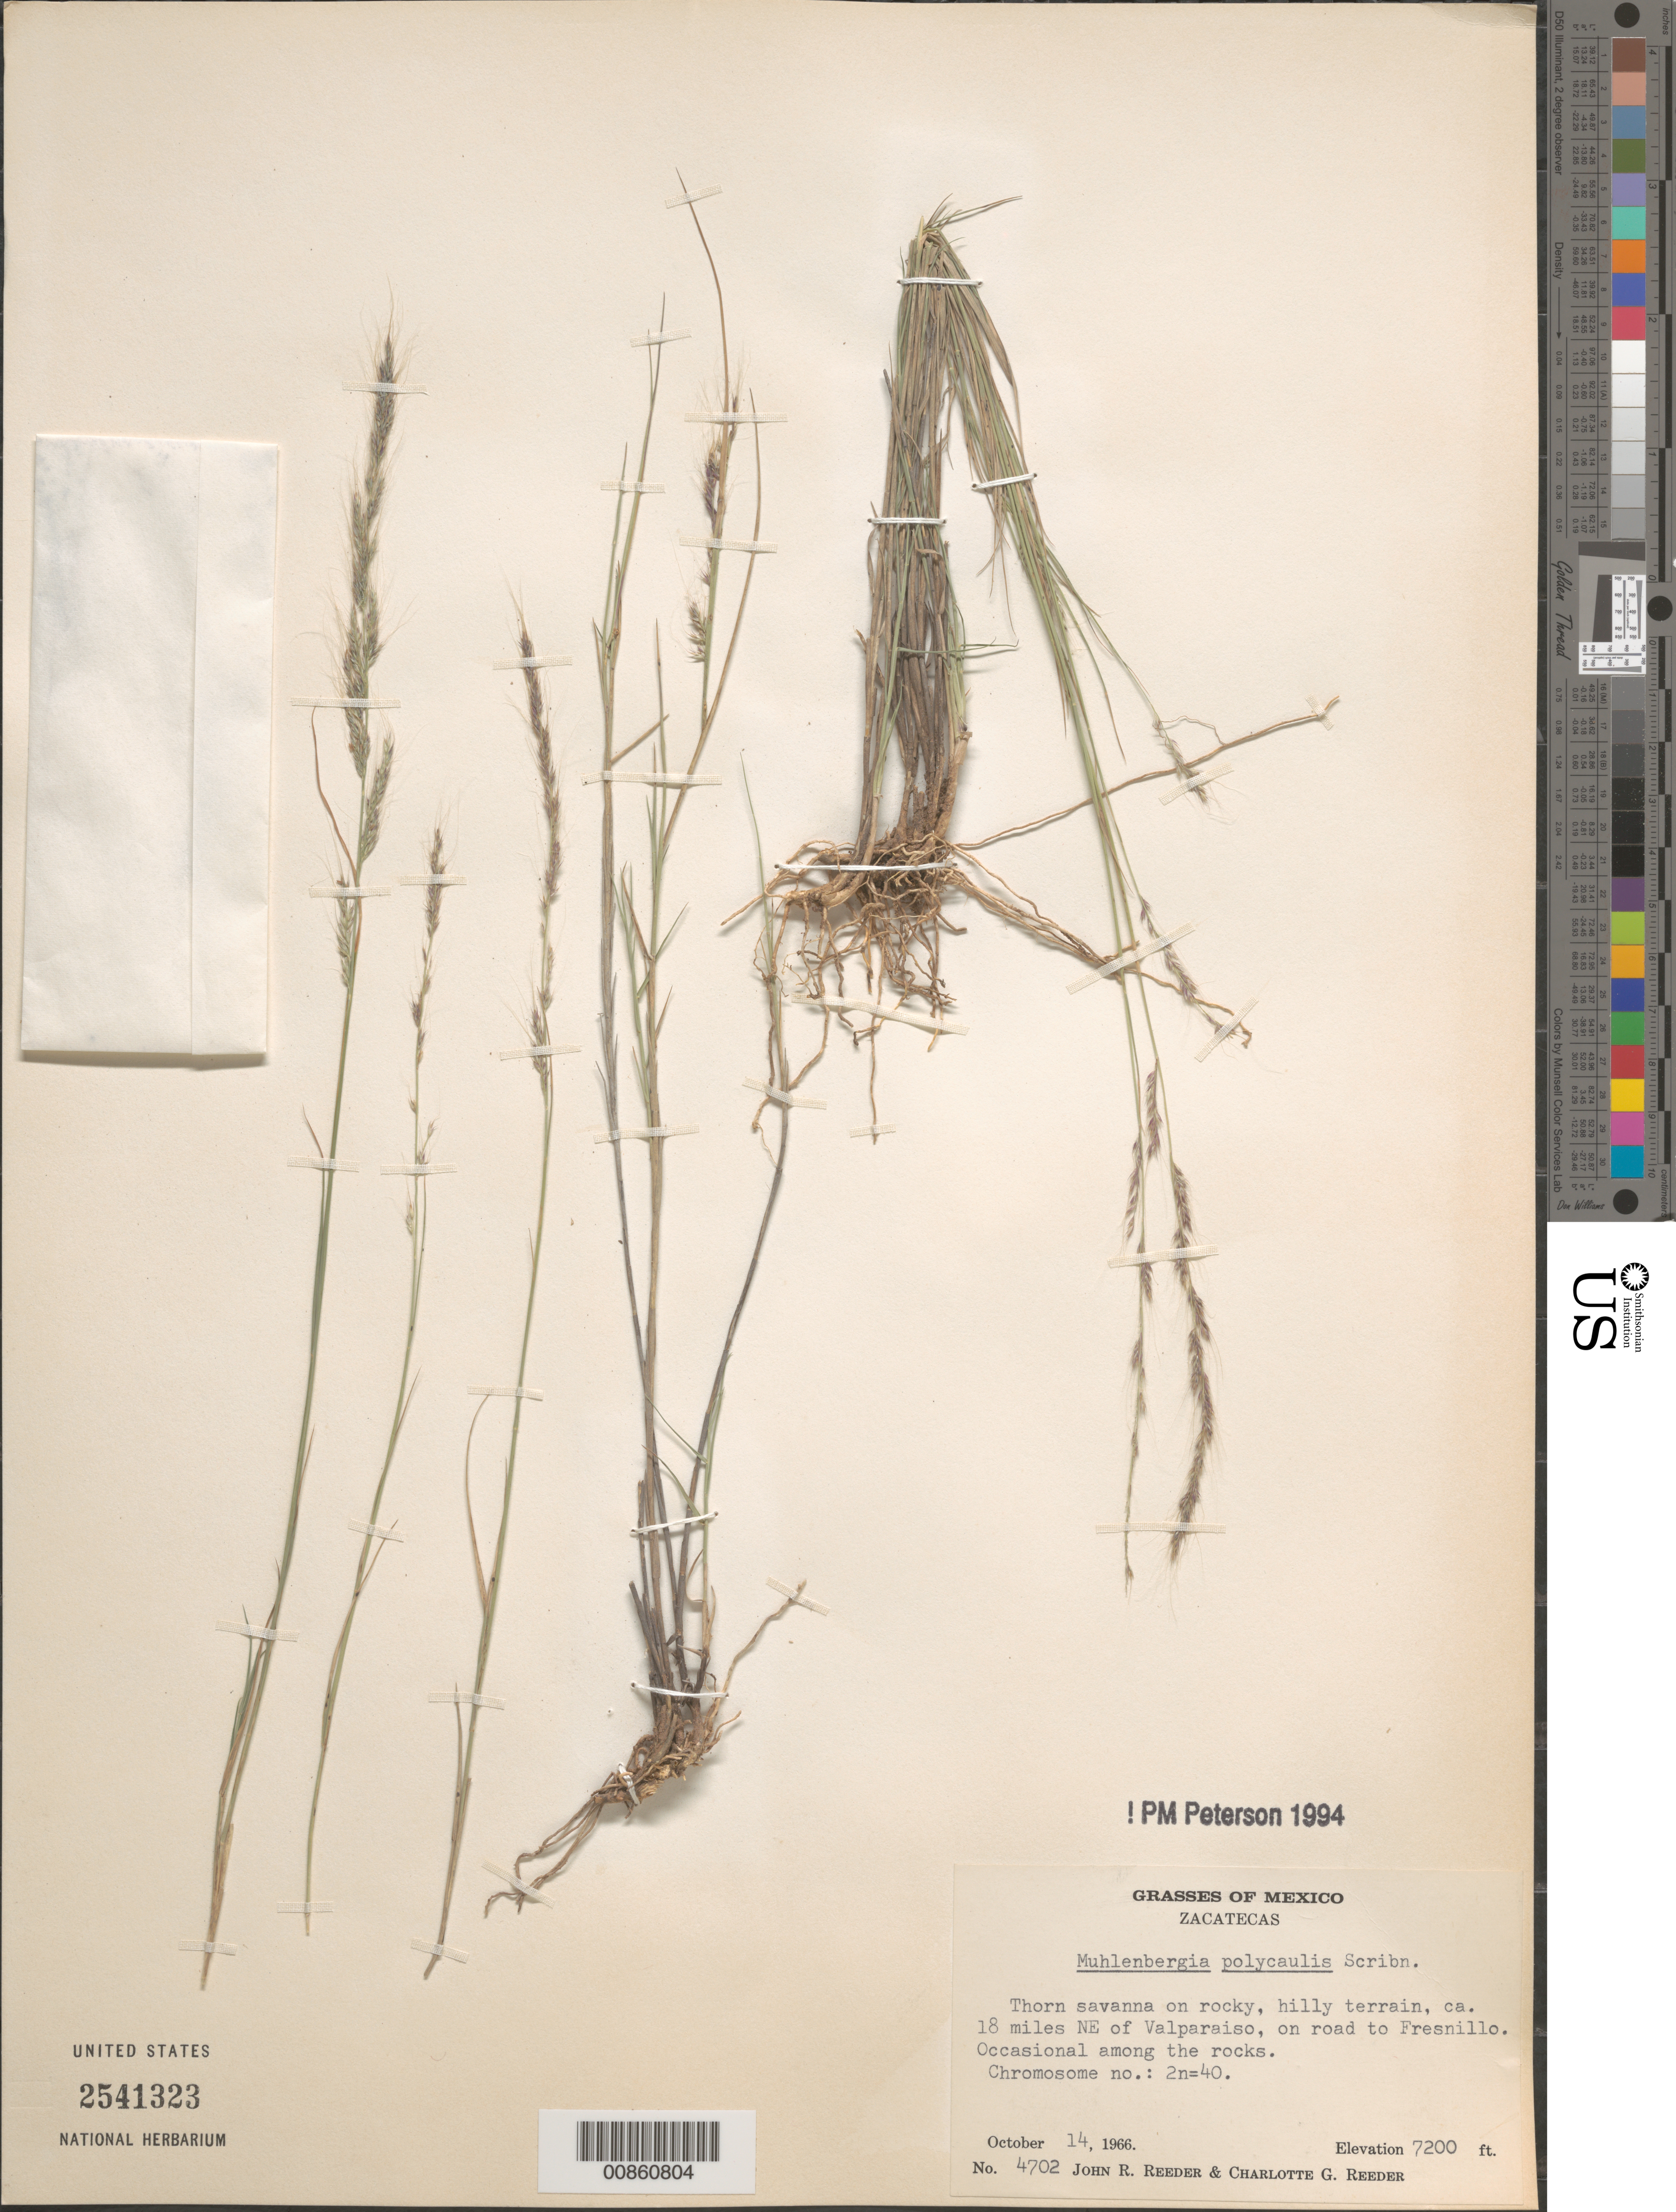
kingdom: Plantae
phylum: Tracheophyta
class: Liliopsida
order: Poales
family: Poaceae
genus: Muhlenbergia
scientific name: Muhlenbergia polycaulis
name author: Scribn.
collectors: J. R. Reeder & C. G. Reeder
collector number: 4702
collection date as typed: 14 Oct 1966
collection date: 1966-10-14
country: Mexico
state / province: Zacatecas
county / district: Valparaiso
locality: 18 mi NE of Valparaiso, on road to Fresnillo, mpio. Valparaiso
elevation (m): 2195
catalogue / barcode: US 2541323